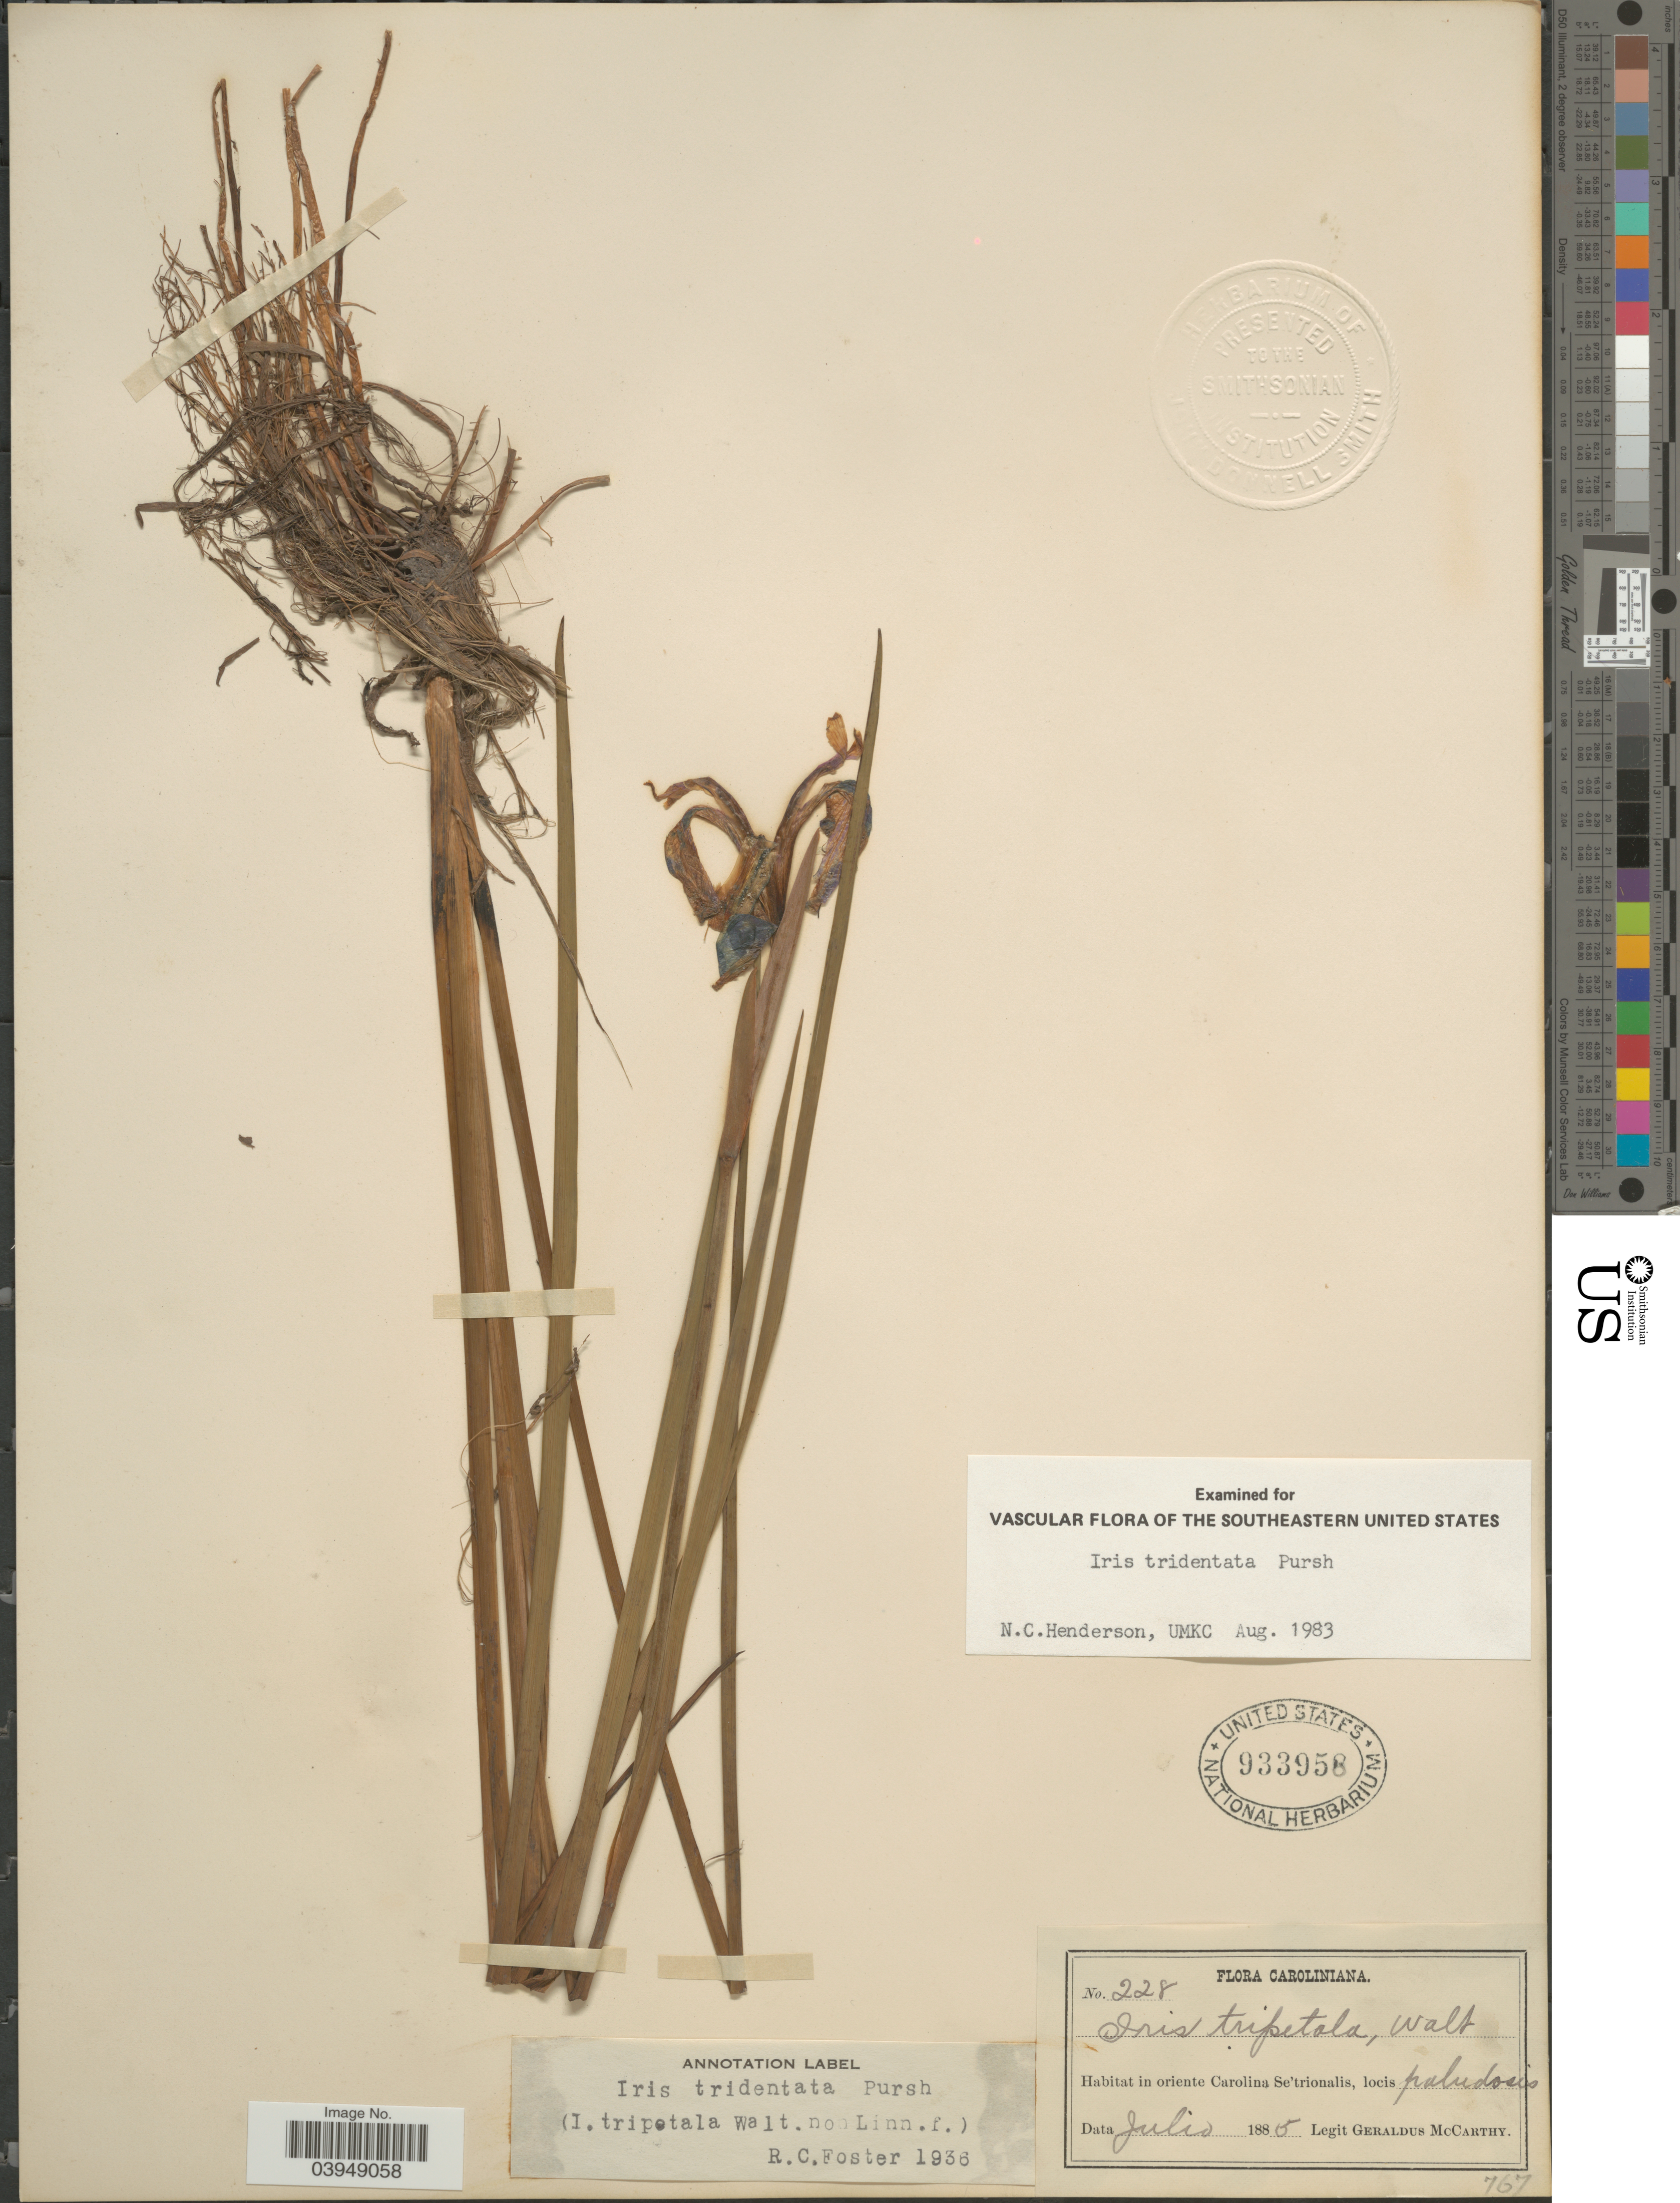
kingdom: Plantae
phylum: Tracheophyta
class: Liliopsida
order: Asparagales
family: Iridaceae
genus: Iris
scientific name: Iris tridentata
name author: Pursh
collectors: M. McCarthy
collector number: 228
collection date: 1885-07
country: United States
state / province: North Carolina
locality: Caroliniana. In oriente Carolina Se'trionalis, locis paludosis.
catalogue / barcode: US 933958